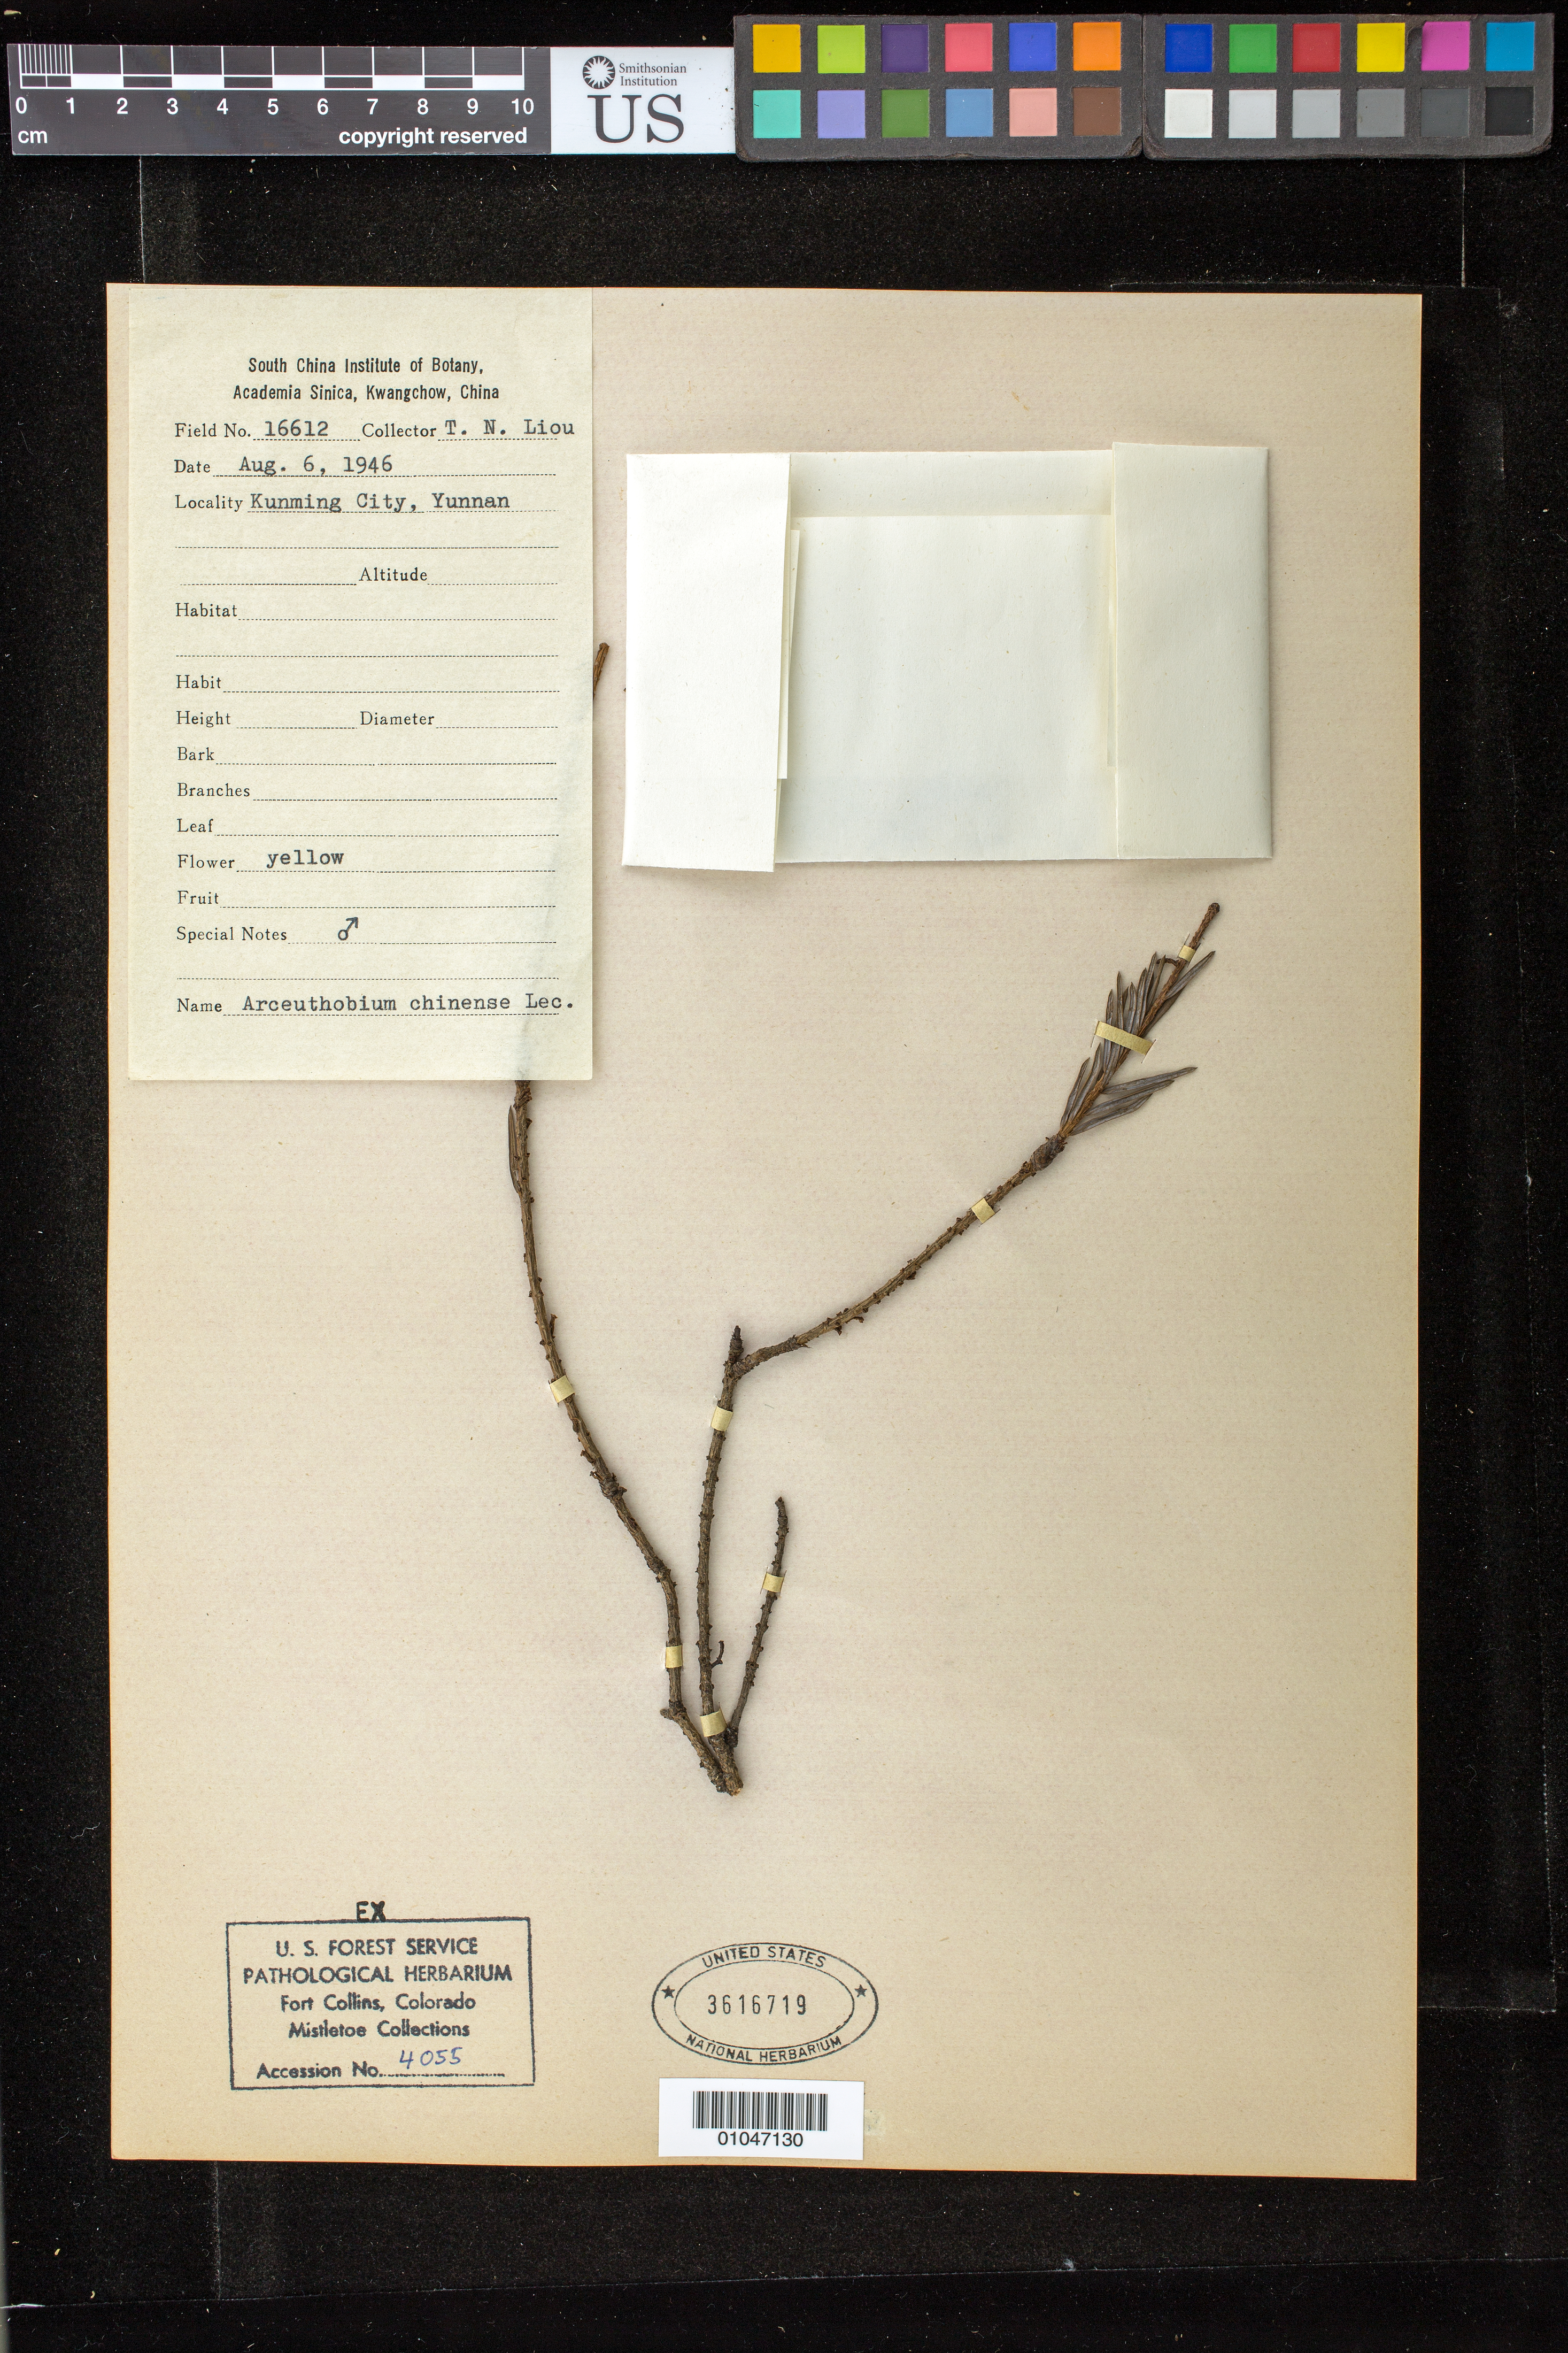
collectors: T. N. Liou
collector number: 16612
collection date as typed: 6 Aug 1984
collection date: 1984-08-06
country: China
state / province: Yunnan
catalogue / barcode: US 3616719